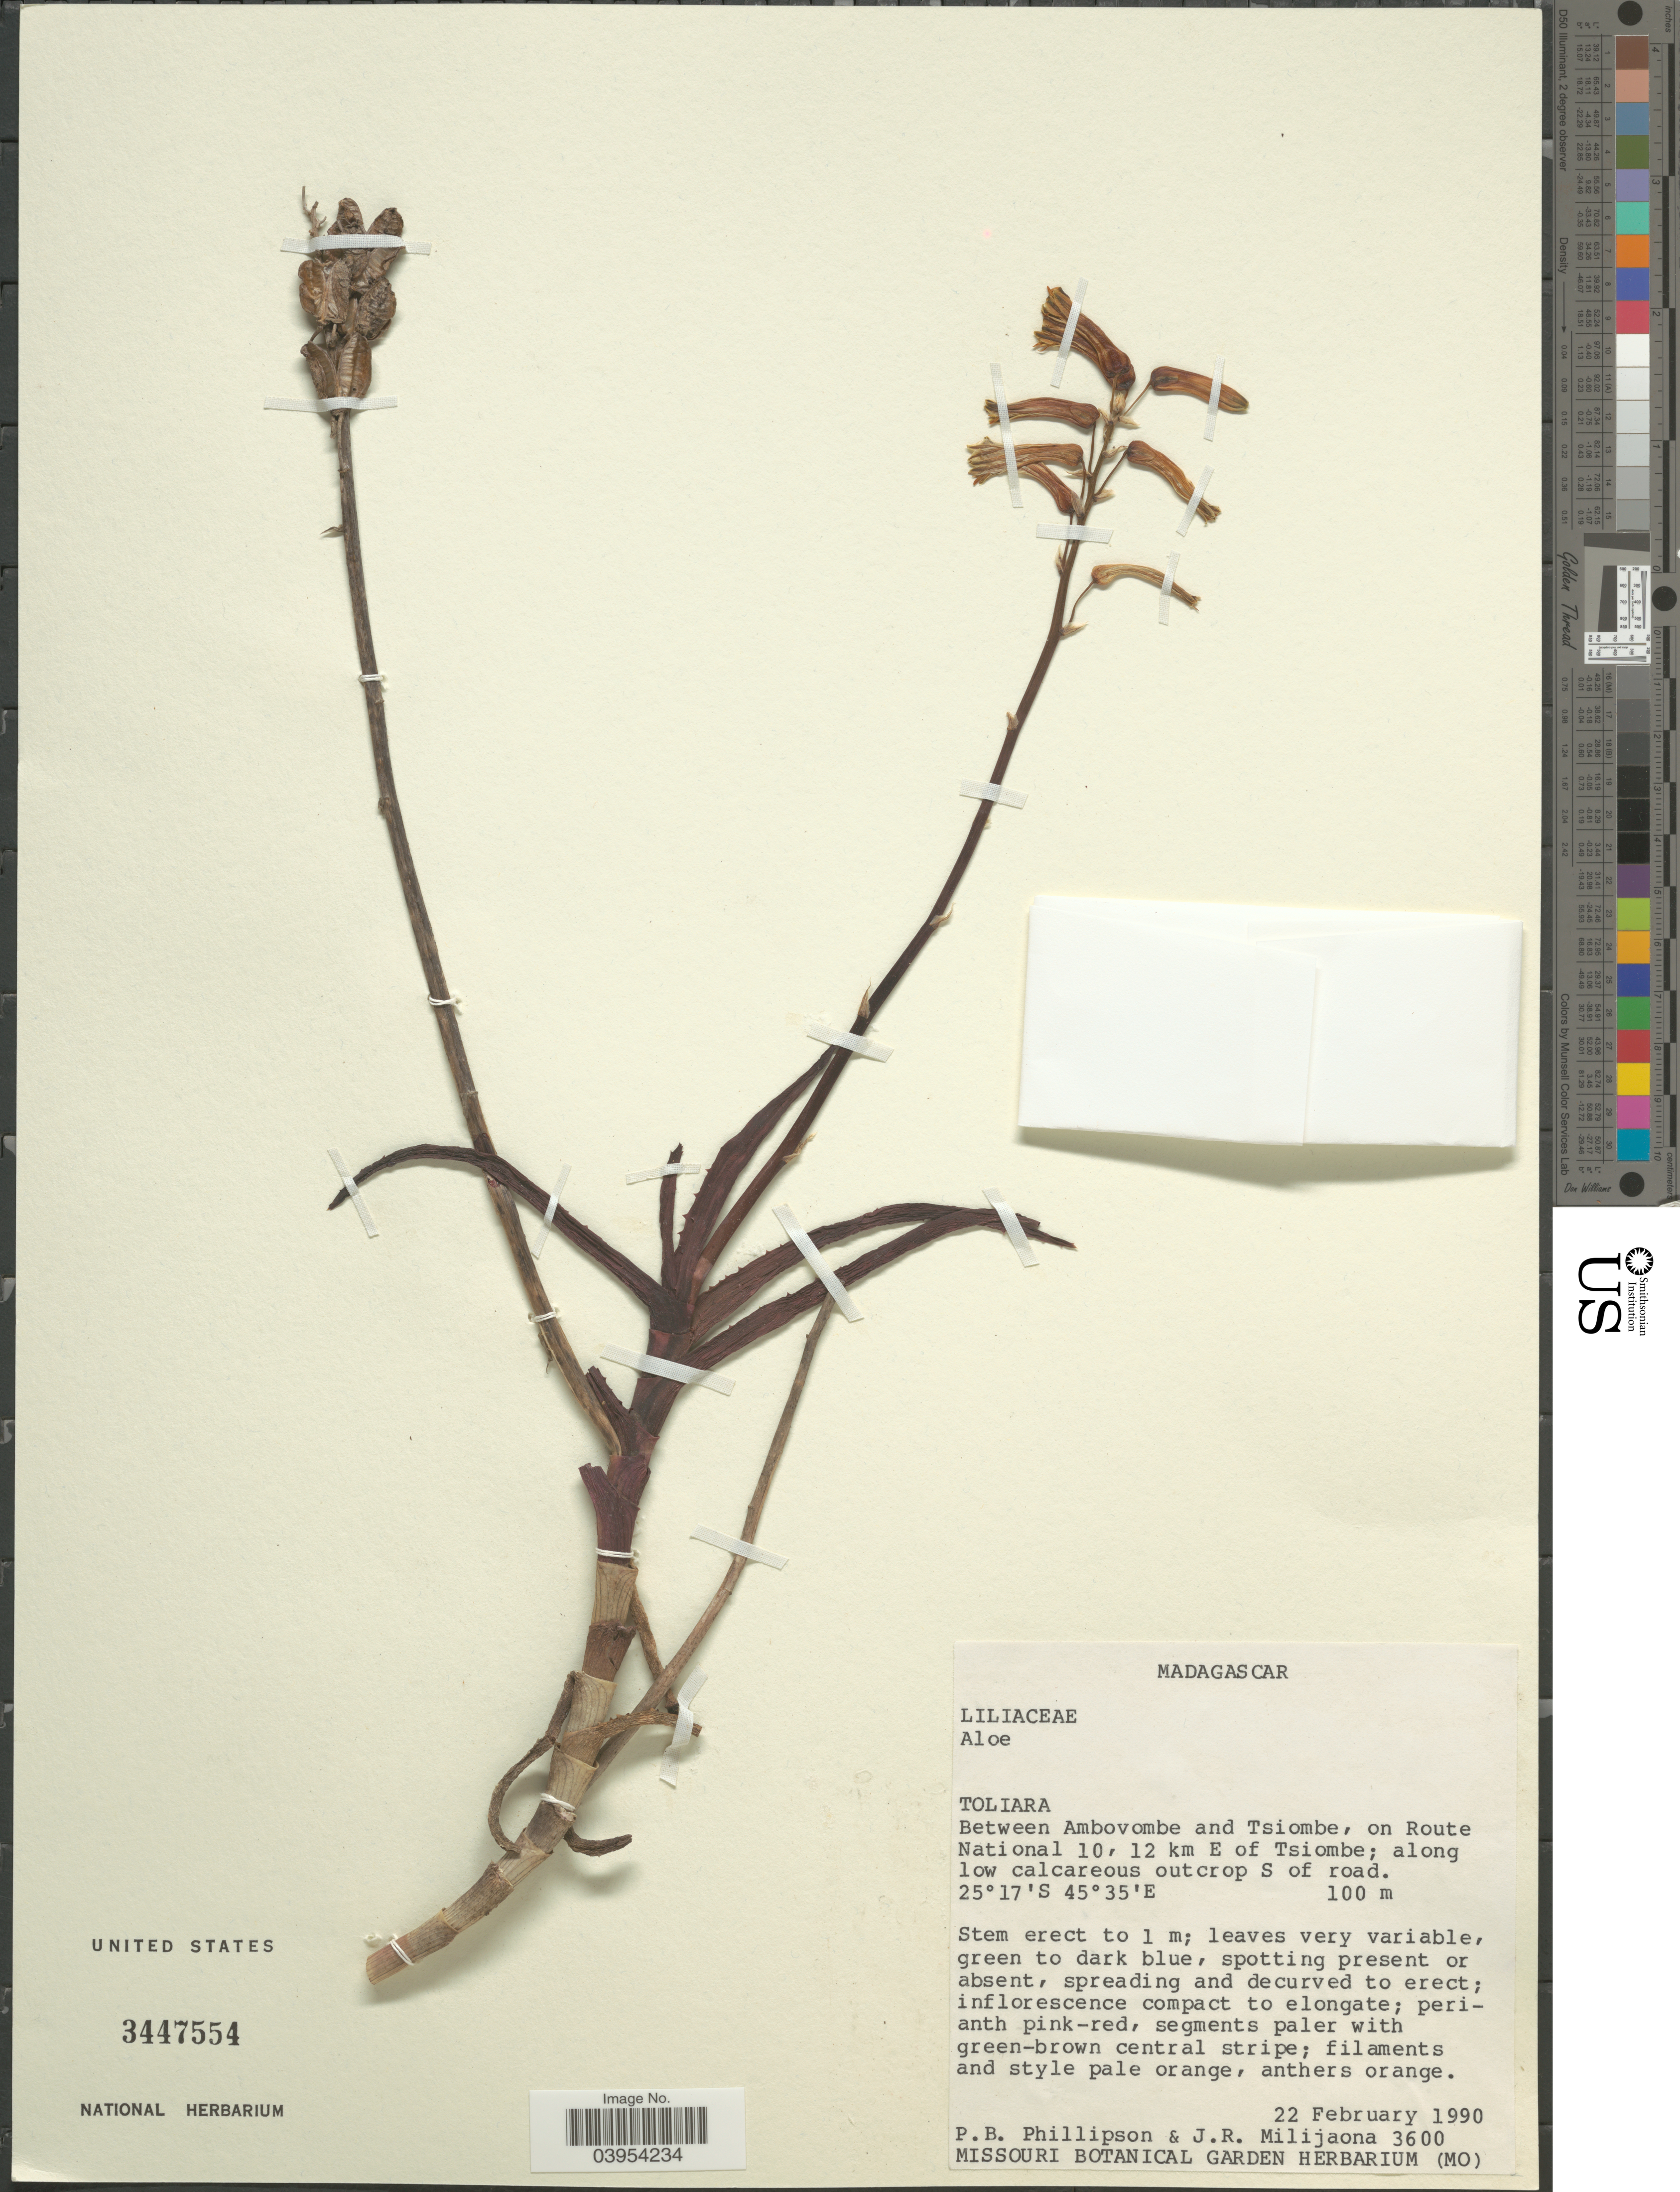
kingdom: Plantae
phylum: Tracheophyta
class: Liliopsida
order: Asparagales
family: Asphodelaceae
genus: Aloe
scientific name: Aloe sp.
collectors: P. B. Phillipson & J. R. Milijaona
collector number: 3600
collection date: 1990-02-22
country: Madagascar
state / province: Androy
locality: Between Ambovombe and Tsiombe, on Route National 10, 12 km E of Tsiombe; along low calcareous outcrop S of road.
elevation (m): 100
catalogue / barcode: US 3447554